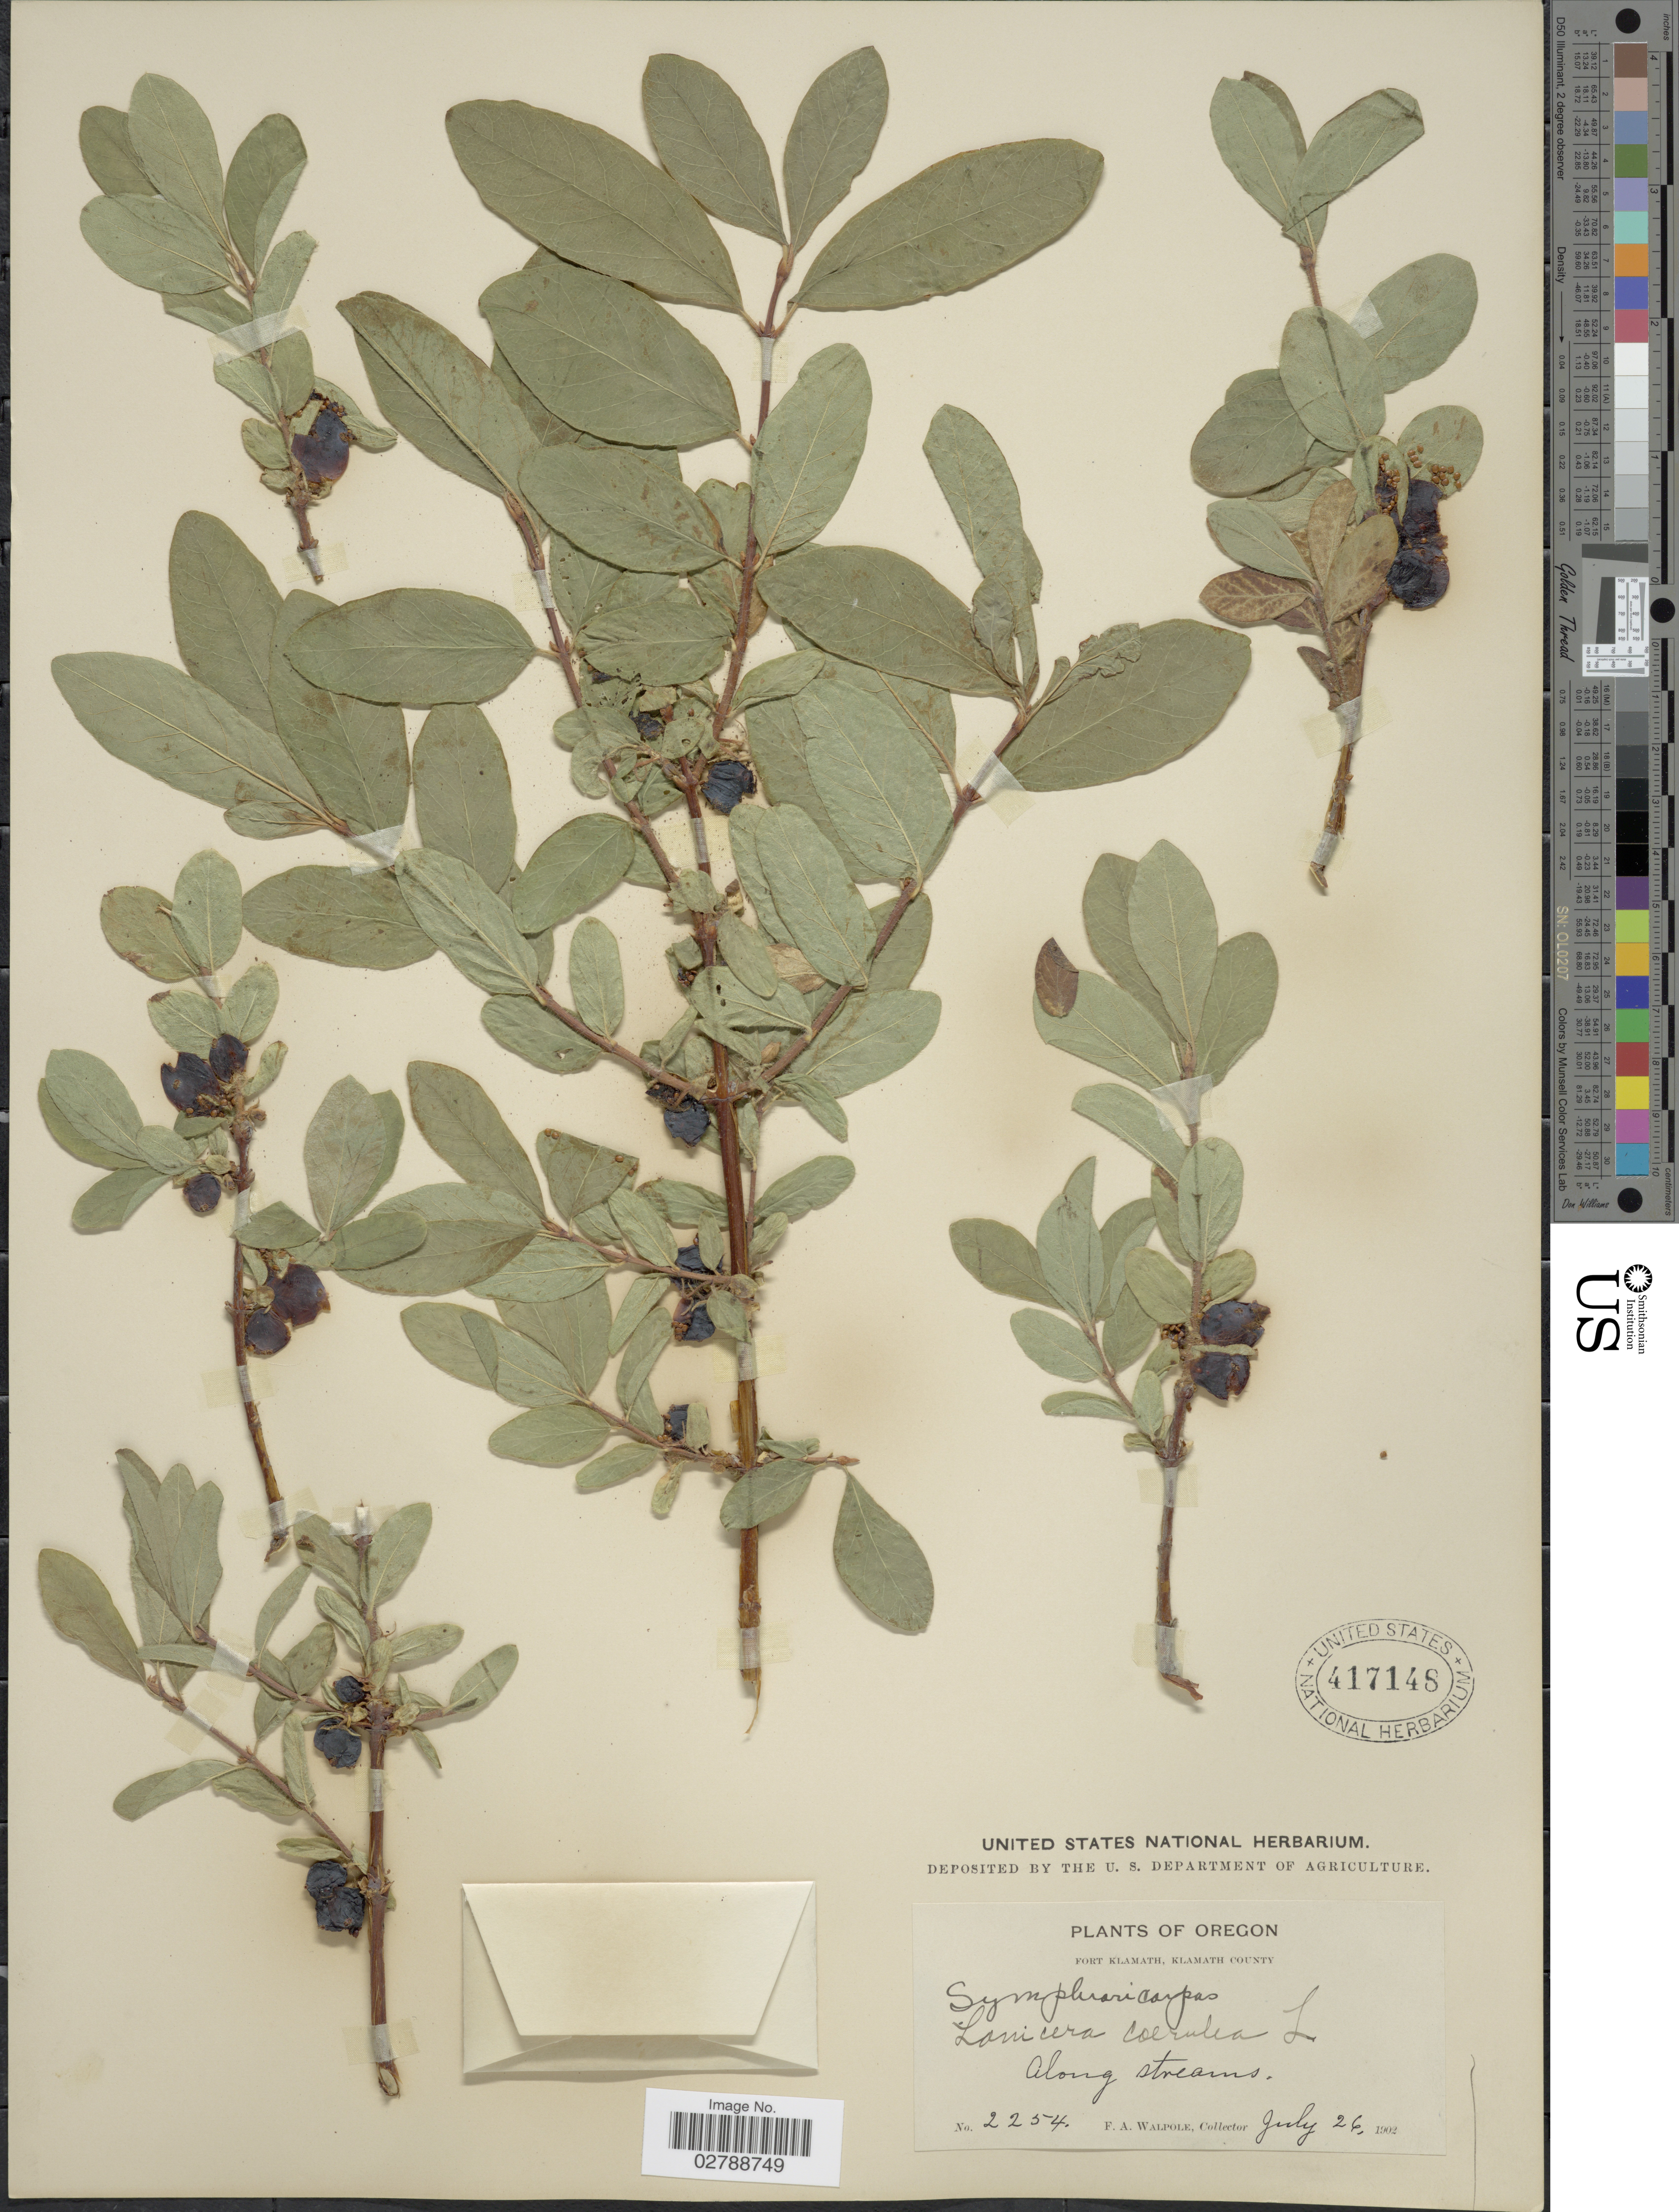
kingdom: Plantae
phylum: Tracheophyta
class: Magnoliopsida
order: Dipsacales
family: Caprifoliaceae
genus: Lonicera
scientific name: Lonicera caerulea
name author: L.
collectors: F. Walpole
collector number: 2254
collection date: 1902-07-26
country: United States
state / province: Oregon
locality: Fort Klamath, Klamath County. Along streams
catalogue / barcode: US 417148